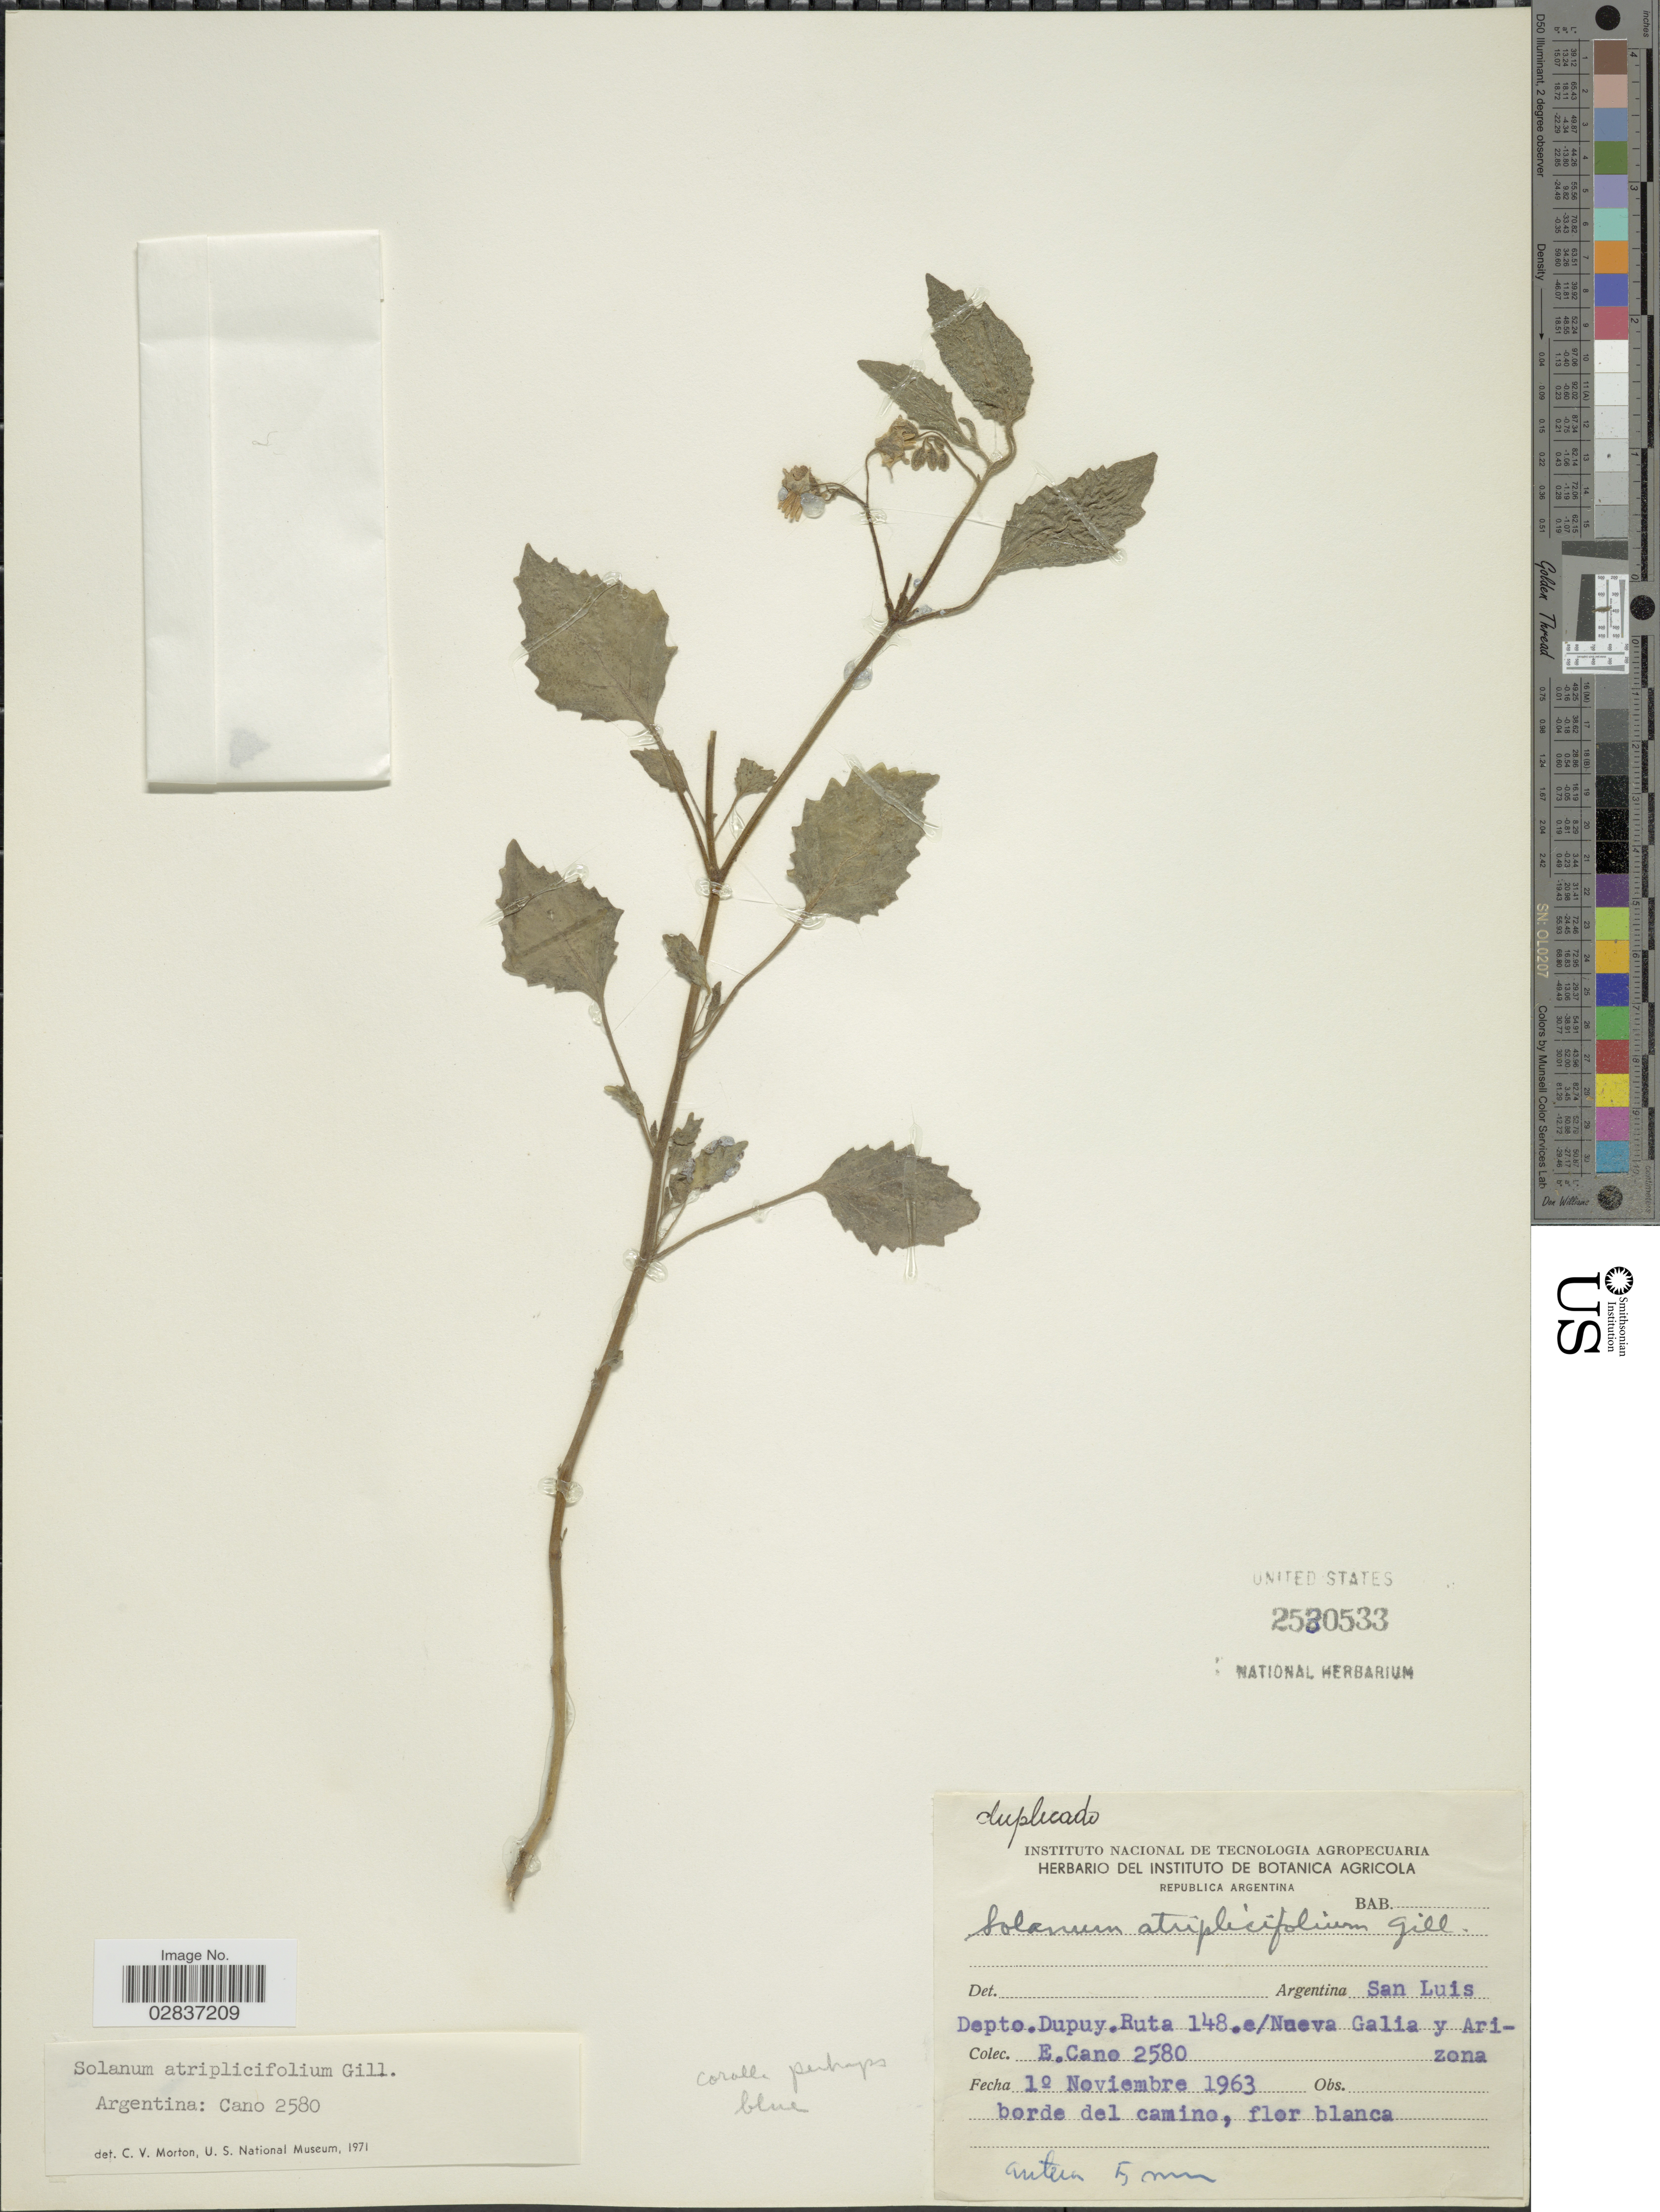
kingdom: Plantae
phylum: Tracheophyta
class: Magnoliopsida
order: Solanales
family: Solanaceae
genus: Solanum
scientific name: Solanum atriplicifolium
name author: Gillies ex Nees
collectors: E. Cano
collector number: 2580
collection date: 1963-11-10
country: Argentina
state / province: San Luis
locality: San Luis Depto. Dupuy. Ruta 148.e/Nueva Galia y Arizona.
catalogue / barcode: US 2530533